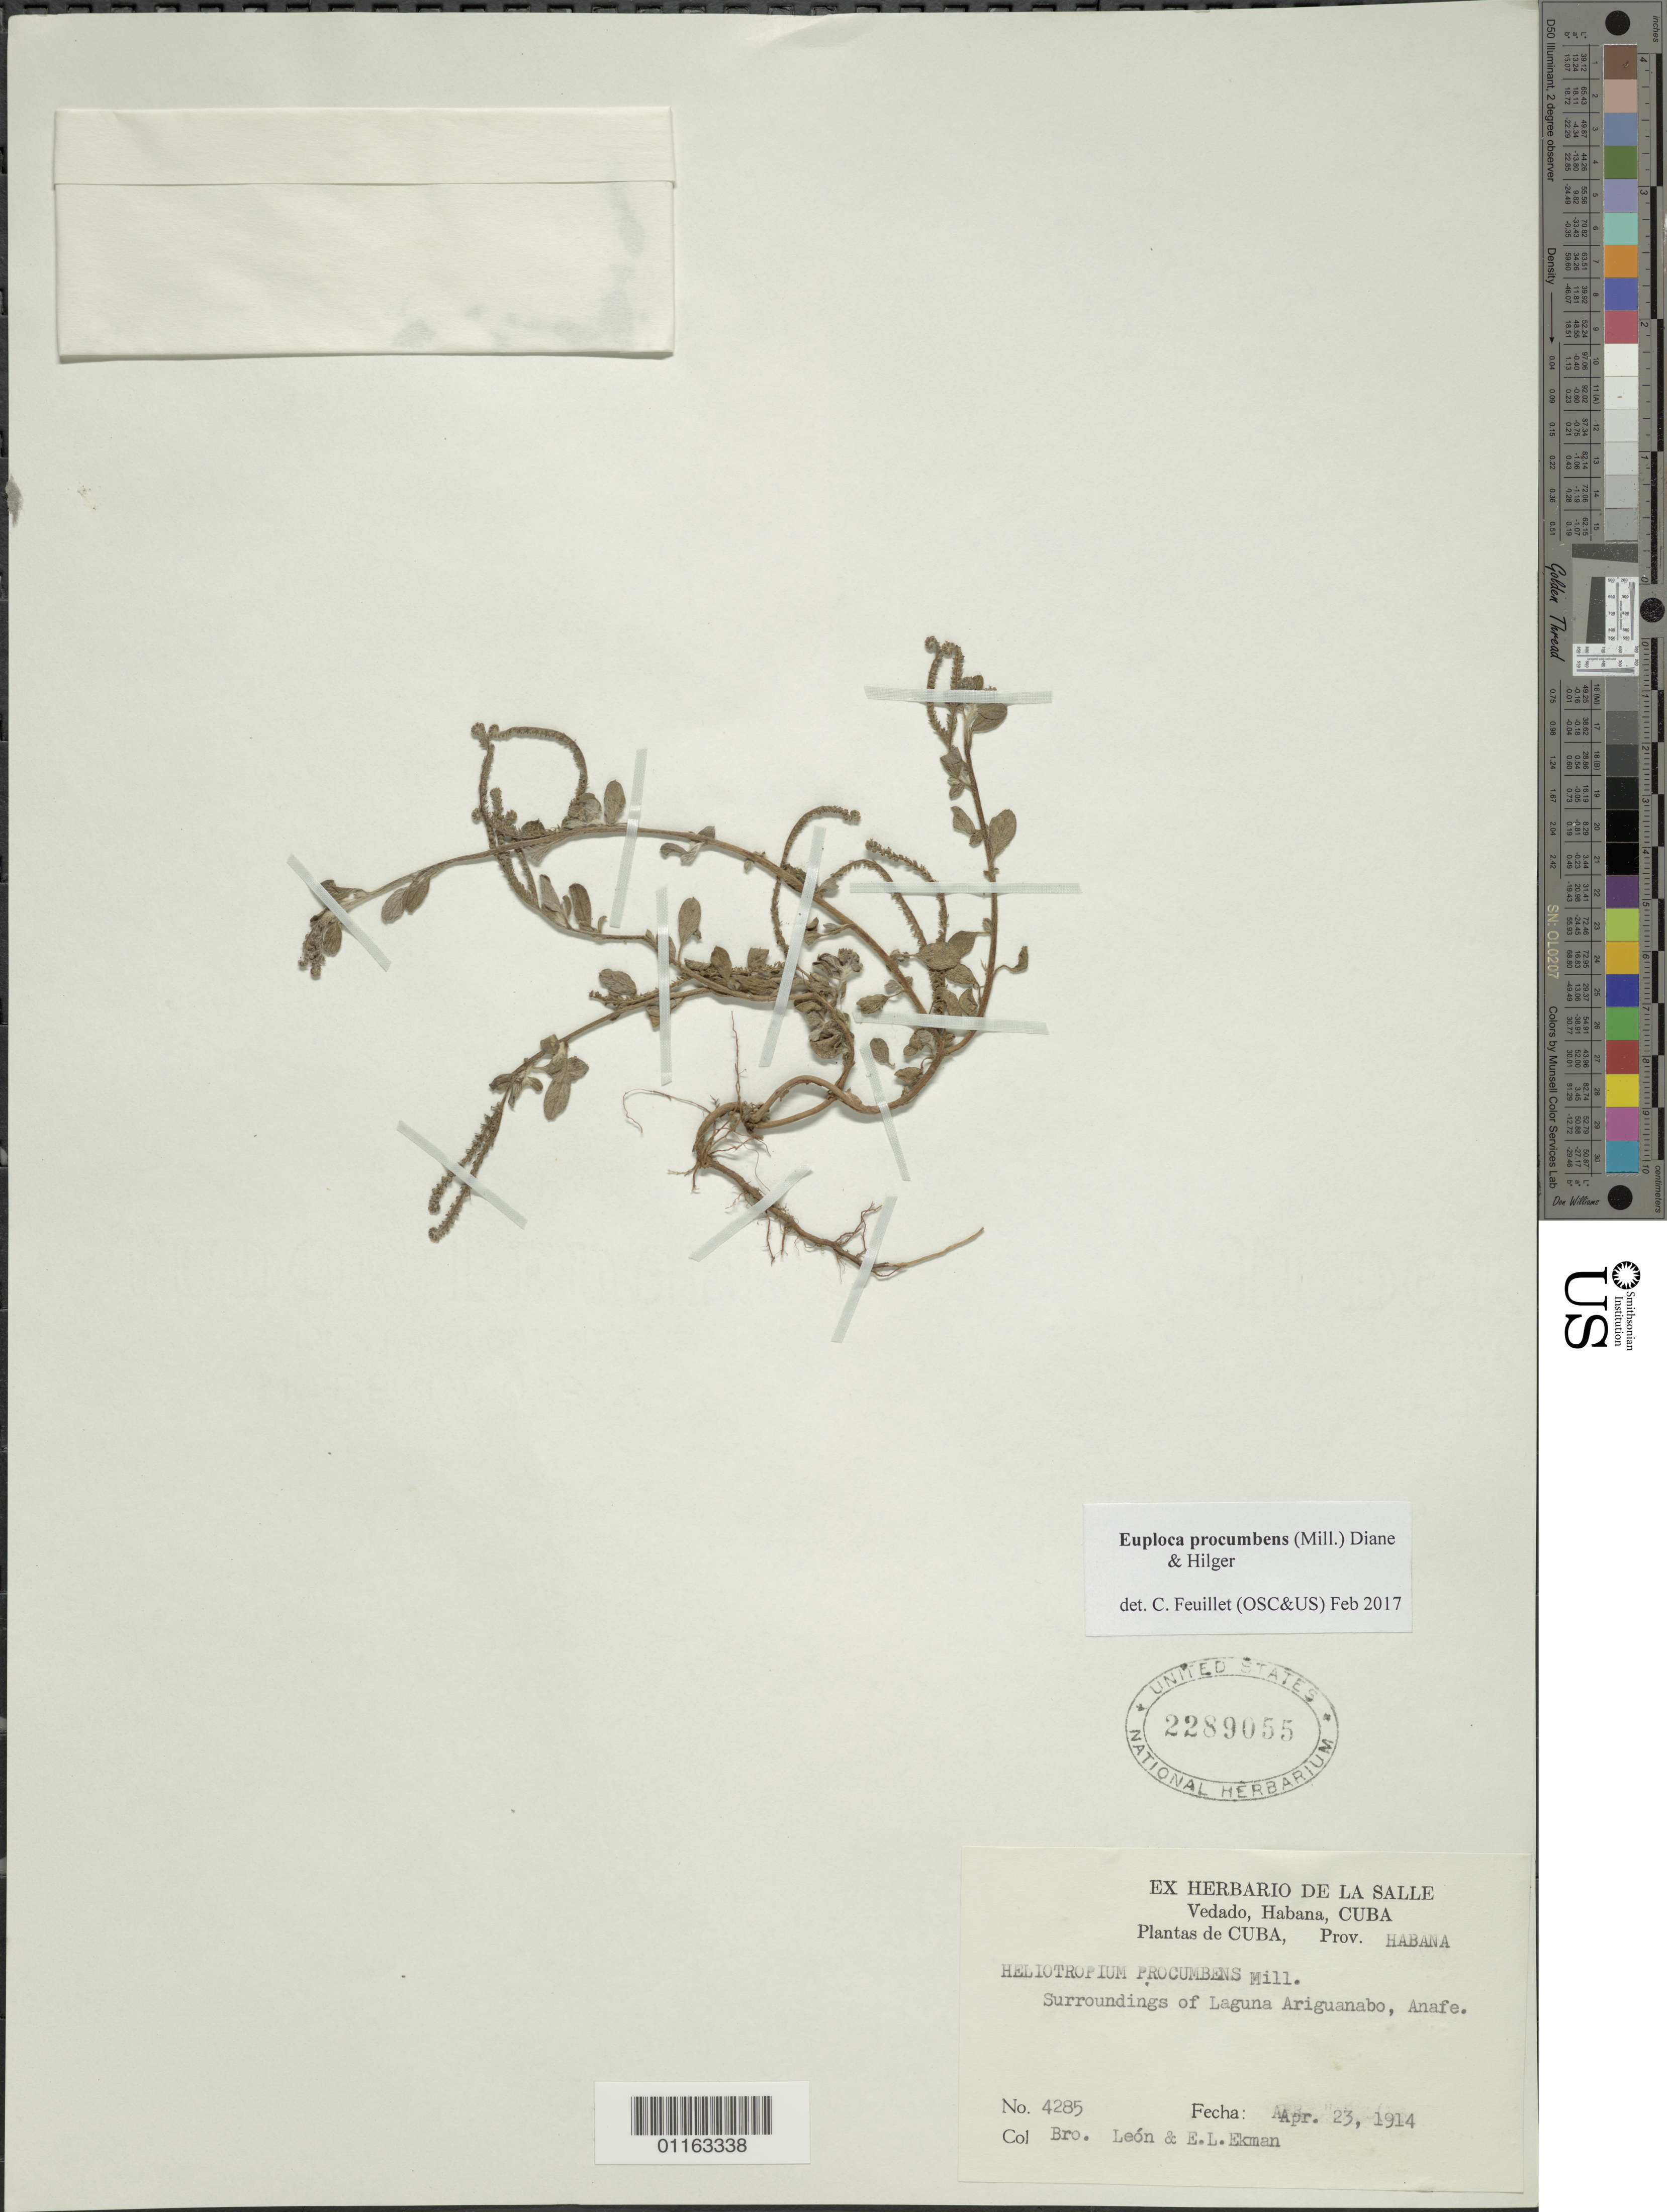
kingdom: Plantae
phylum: Tracheophyta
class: Magnoliopsida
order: Boraginales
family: Heliotropiaceae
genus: Euploca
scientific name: Euploca procumbens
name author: (Mill.) Diane & Hilger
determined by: Feuillet, C.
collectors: Bro. León & E. L. Ekman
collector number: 4285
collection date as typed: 23 Apr 1914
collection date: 1914-04-23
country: Cuba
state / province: La Habana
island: Cuba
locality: Surroundings of Laguna Ariguanabo, Anafe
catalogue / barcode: US 2289055